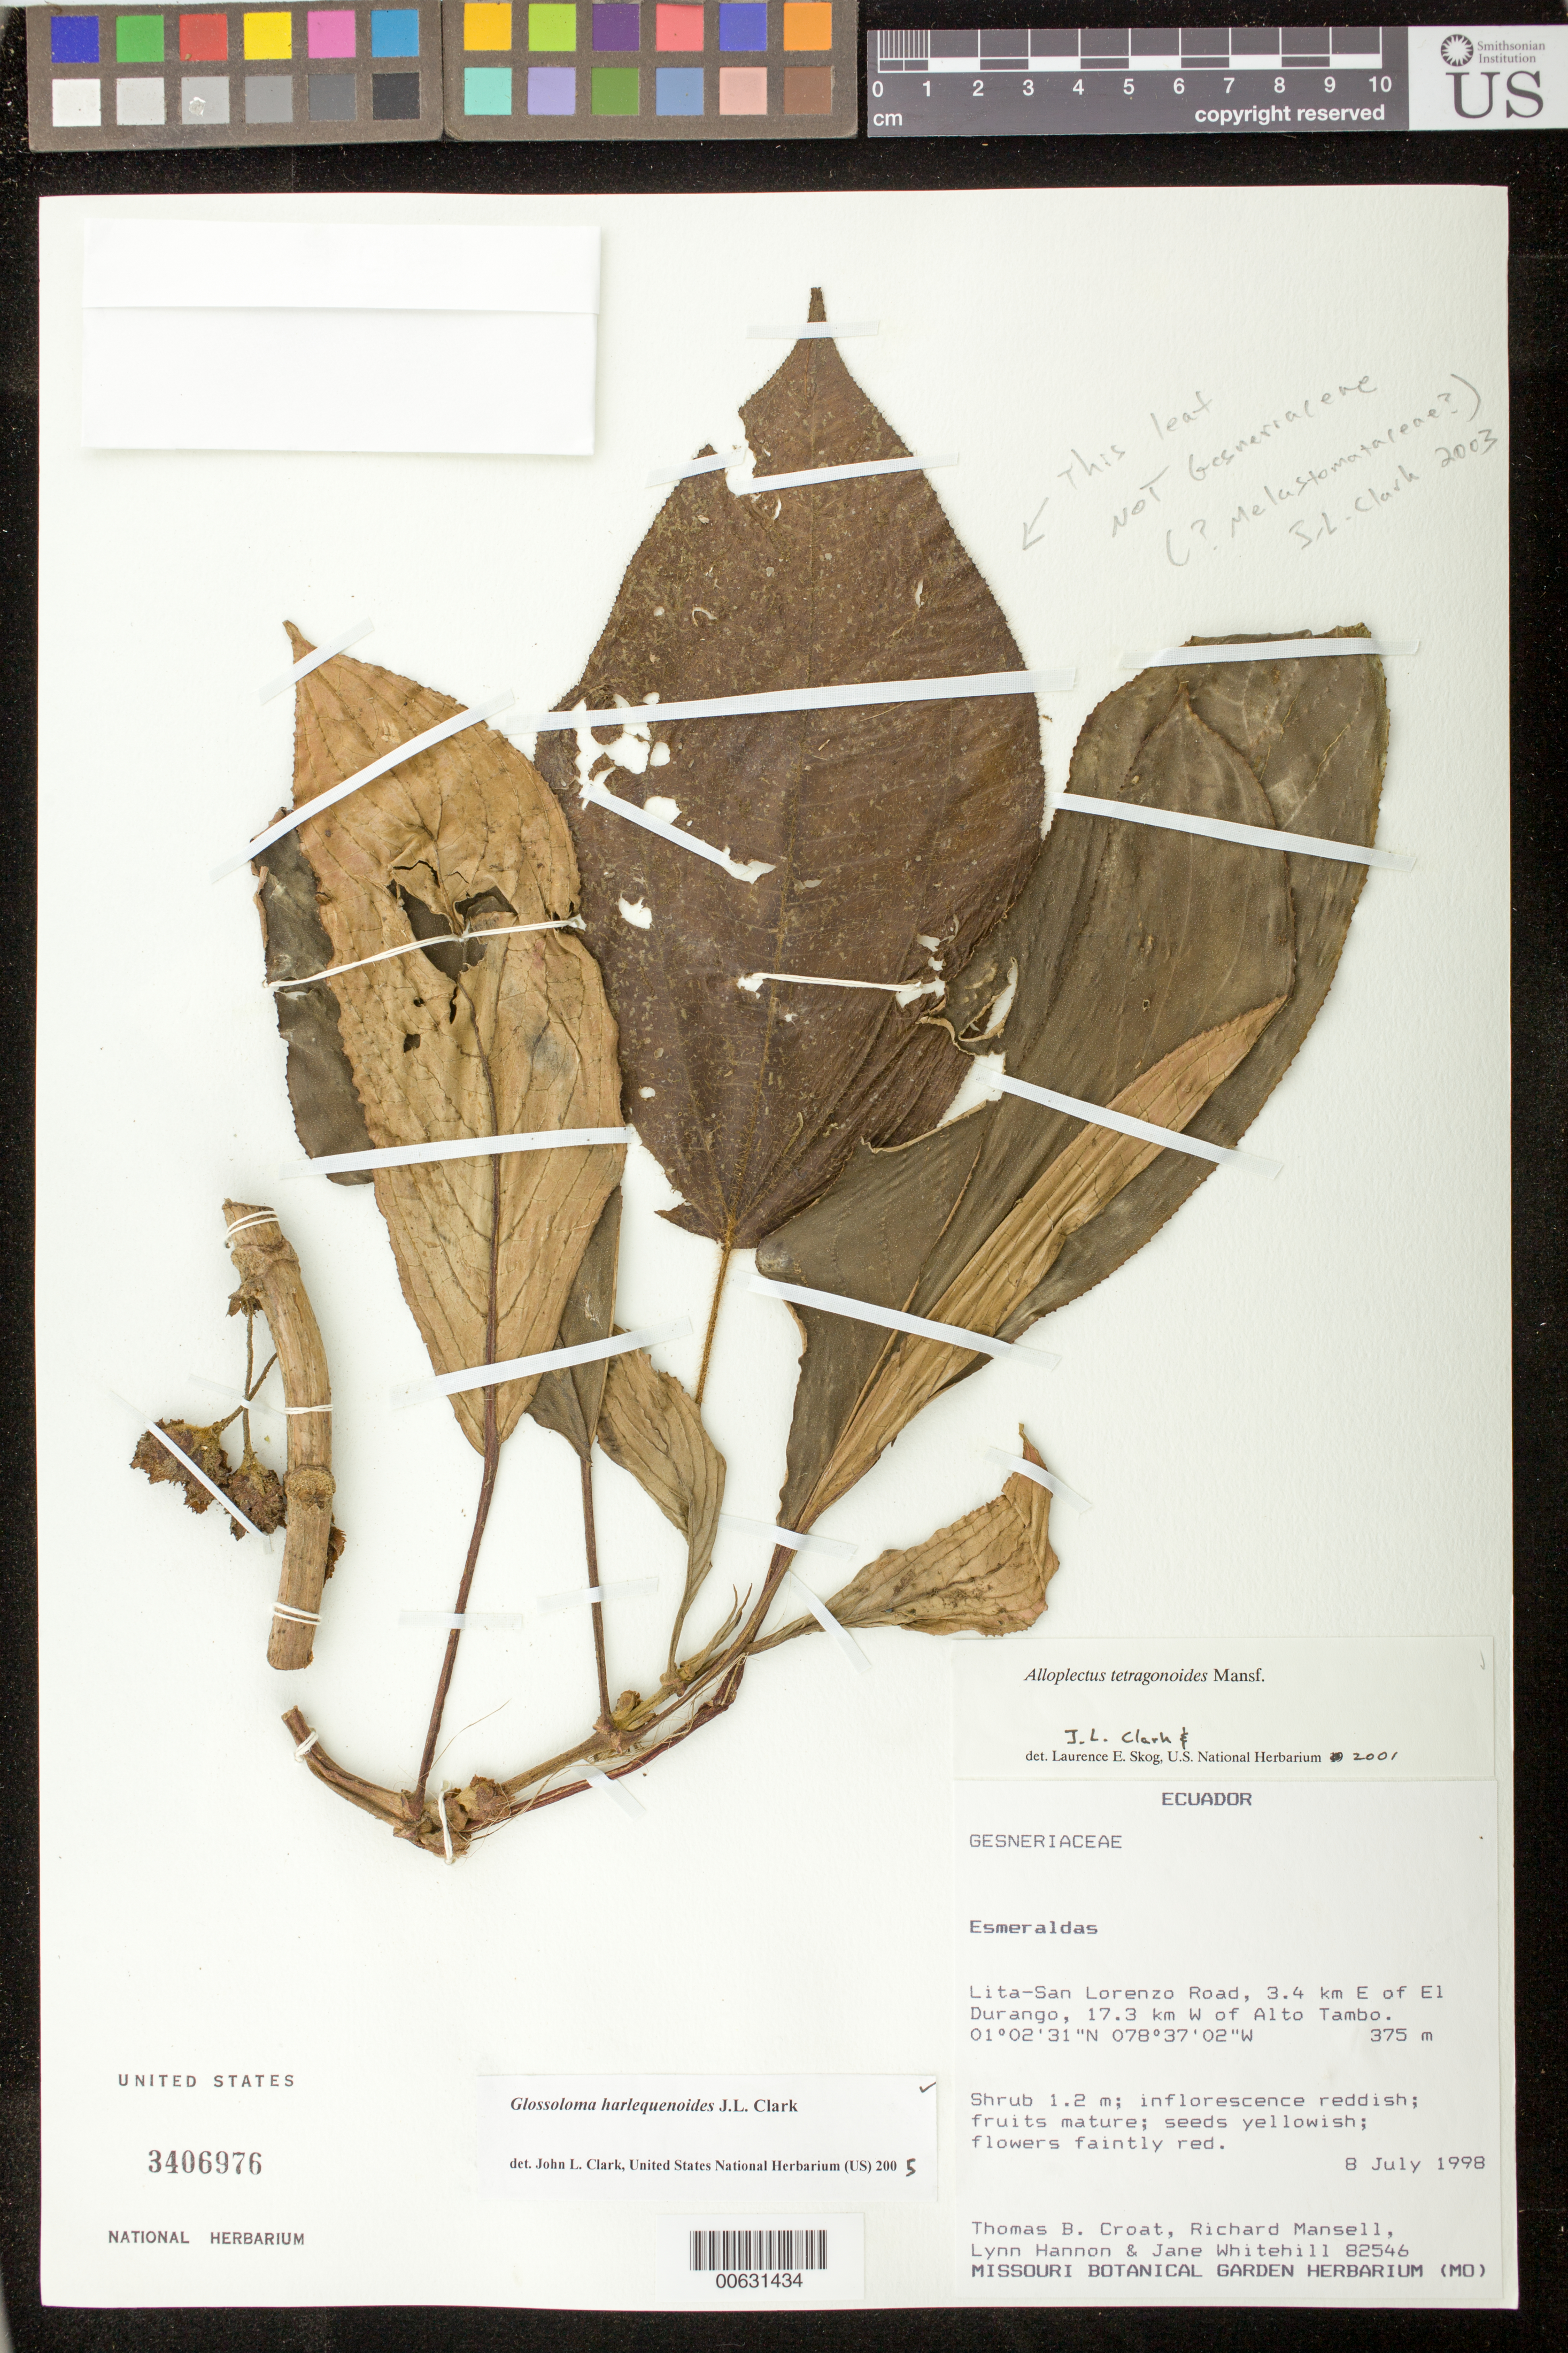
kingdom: Plantae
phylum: Tracheophyta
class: Magnoliopsida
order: Lamiales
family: Gesneriaceae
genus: Glossoloma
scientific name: Glossoloma harlequinoides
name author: J.L. Clark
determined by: Clark, J. L., (SEL), The Marie Selby Botanical Garden (UNITED STATES)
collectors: T. B. Croat, R. Mansell, L. Hannon & J. Whitehill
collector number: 82546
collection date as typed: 08 Jul 1998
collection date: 1998-07-08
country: Ecuador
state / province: Esmeraldas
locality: Lita-San Lorenzo Road, 1e.4 km E of El Durango, 17.3 km W of Alto Tambo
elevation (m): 375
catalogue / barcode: US 3406976